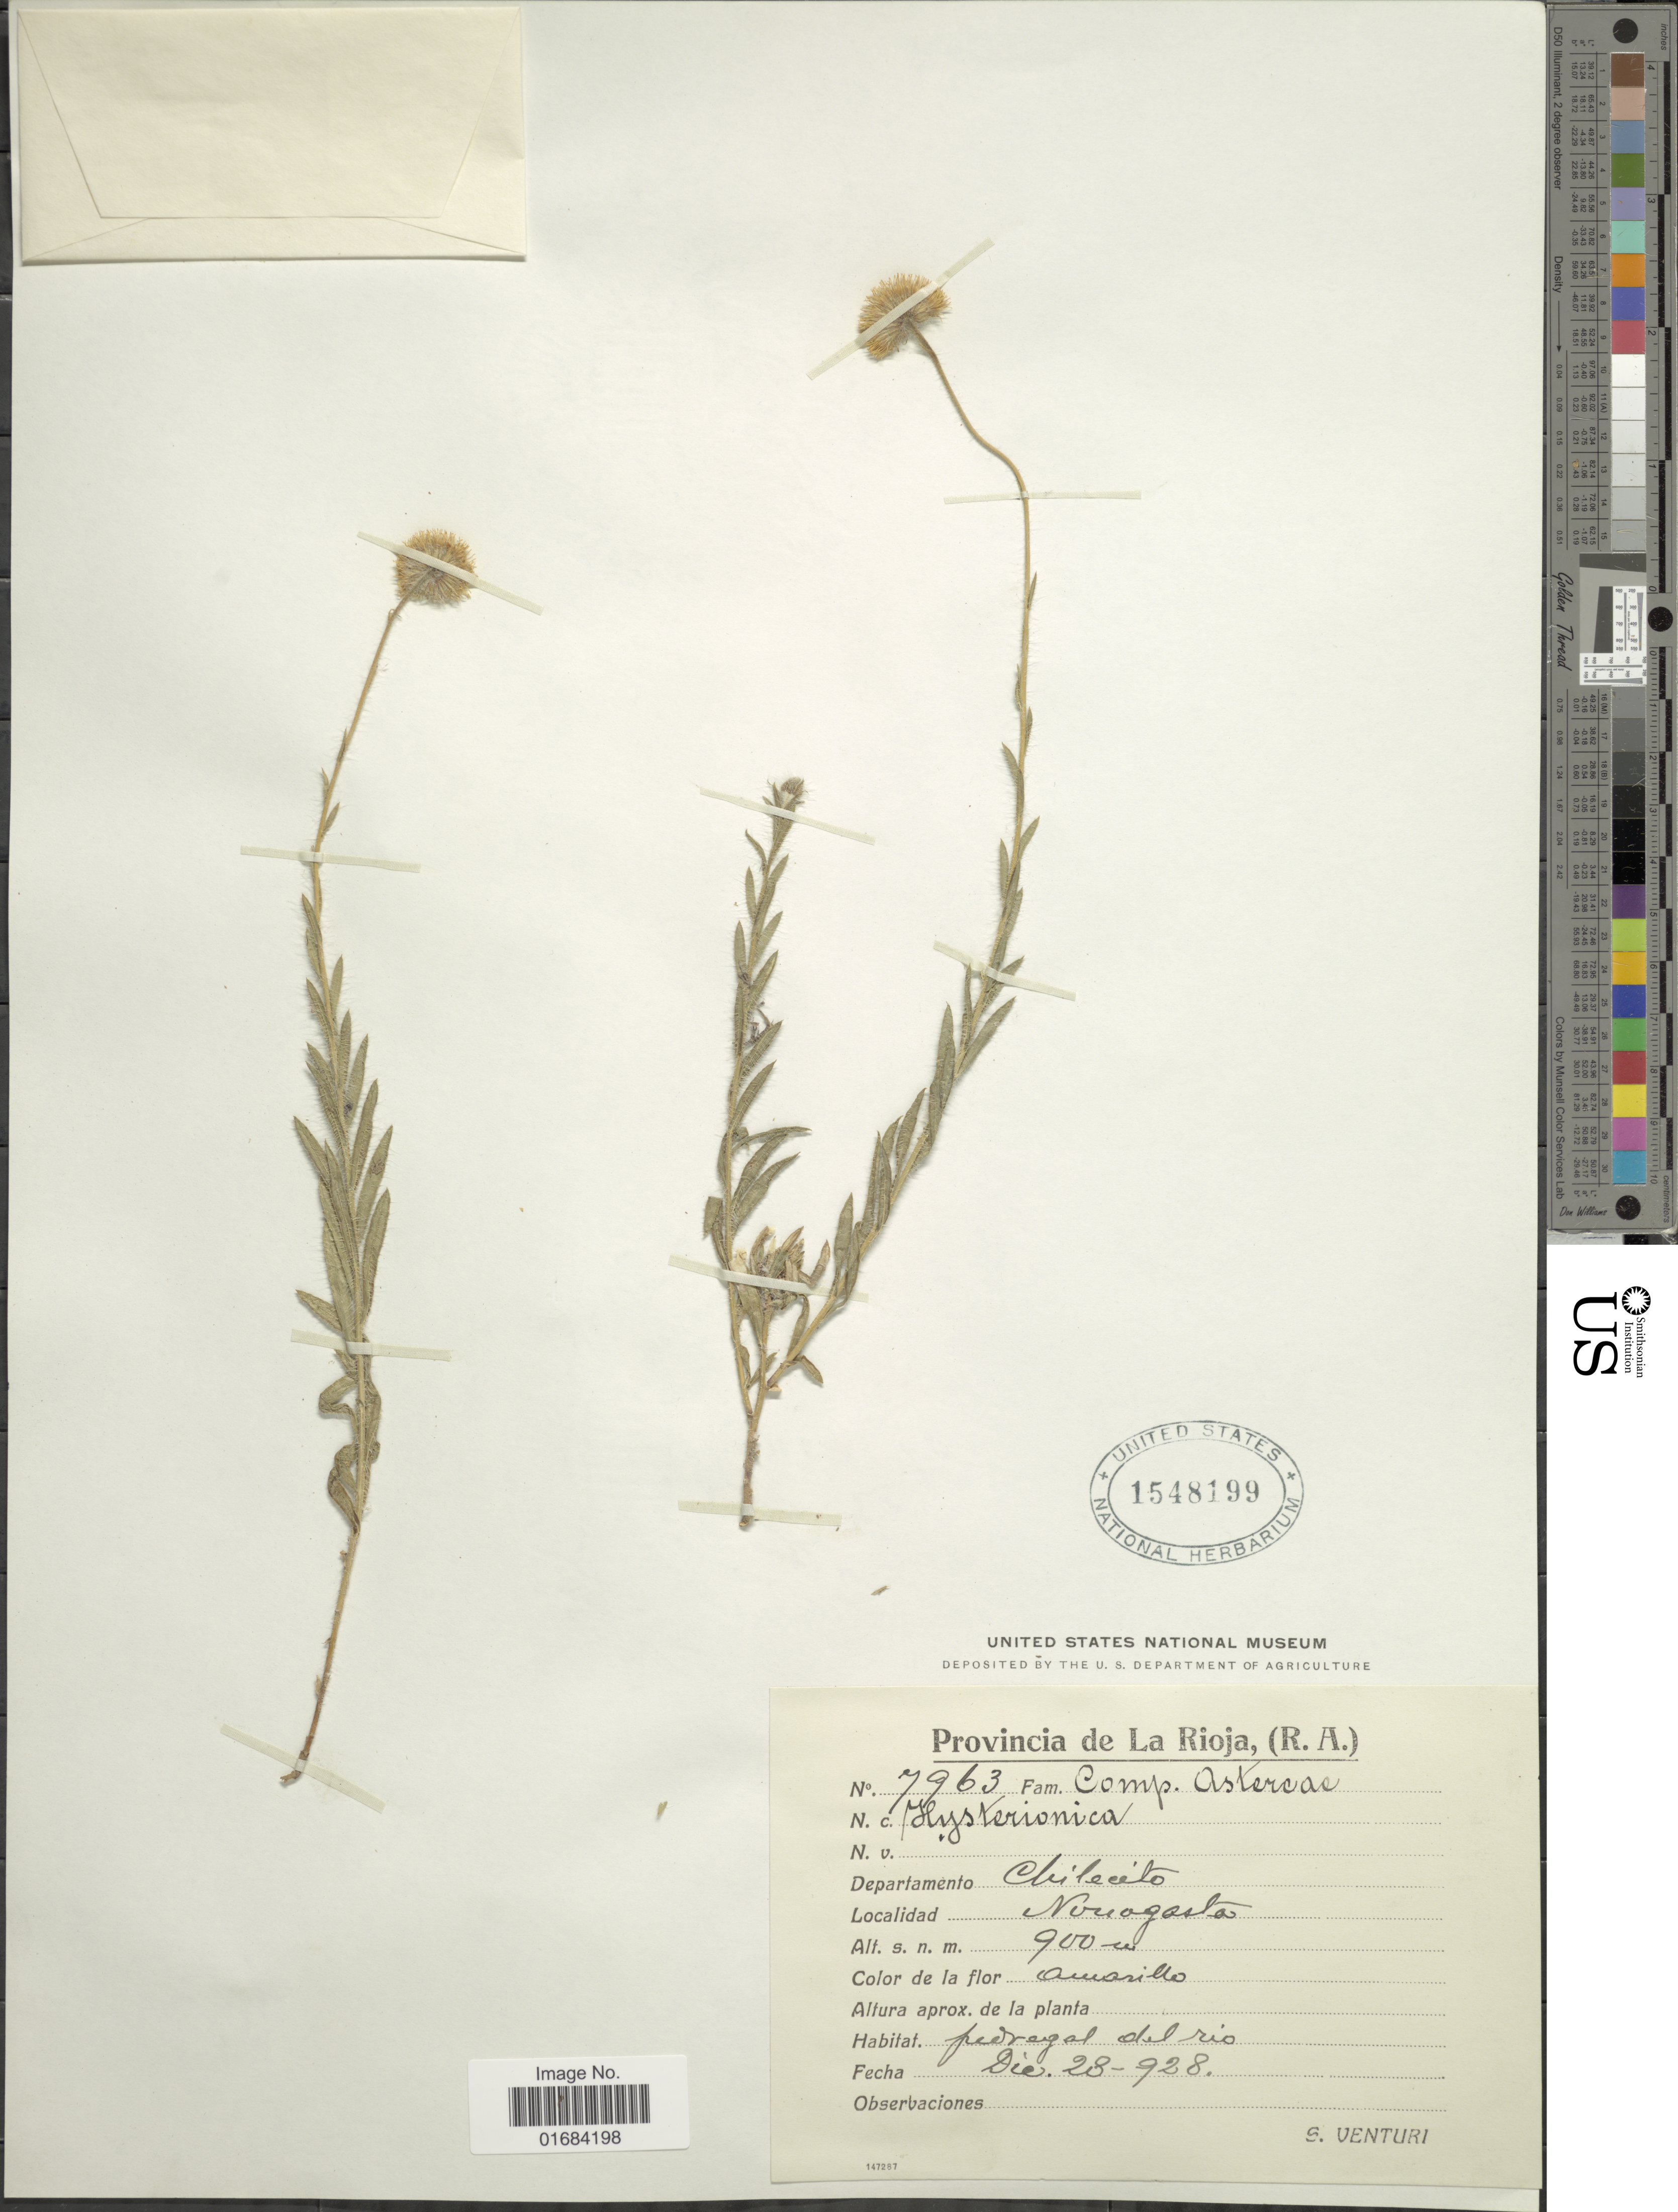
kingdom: Plantae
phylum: Tracheophyta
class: Magnoliopsida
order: Asterales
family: Asteraceae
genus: Hysterionica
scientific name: Hysterionica sp.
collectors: S. Venturi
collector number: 7963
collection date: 1928-12-23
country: Argentina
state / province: La Rioja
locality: (R.A.), Departamento Chicligasta, Nonogasta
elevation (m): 900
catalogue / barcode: US 1548199